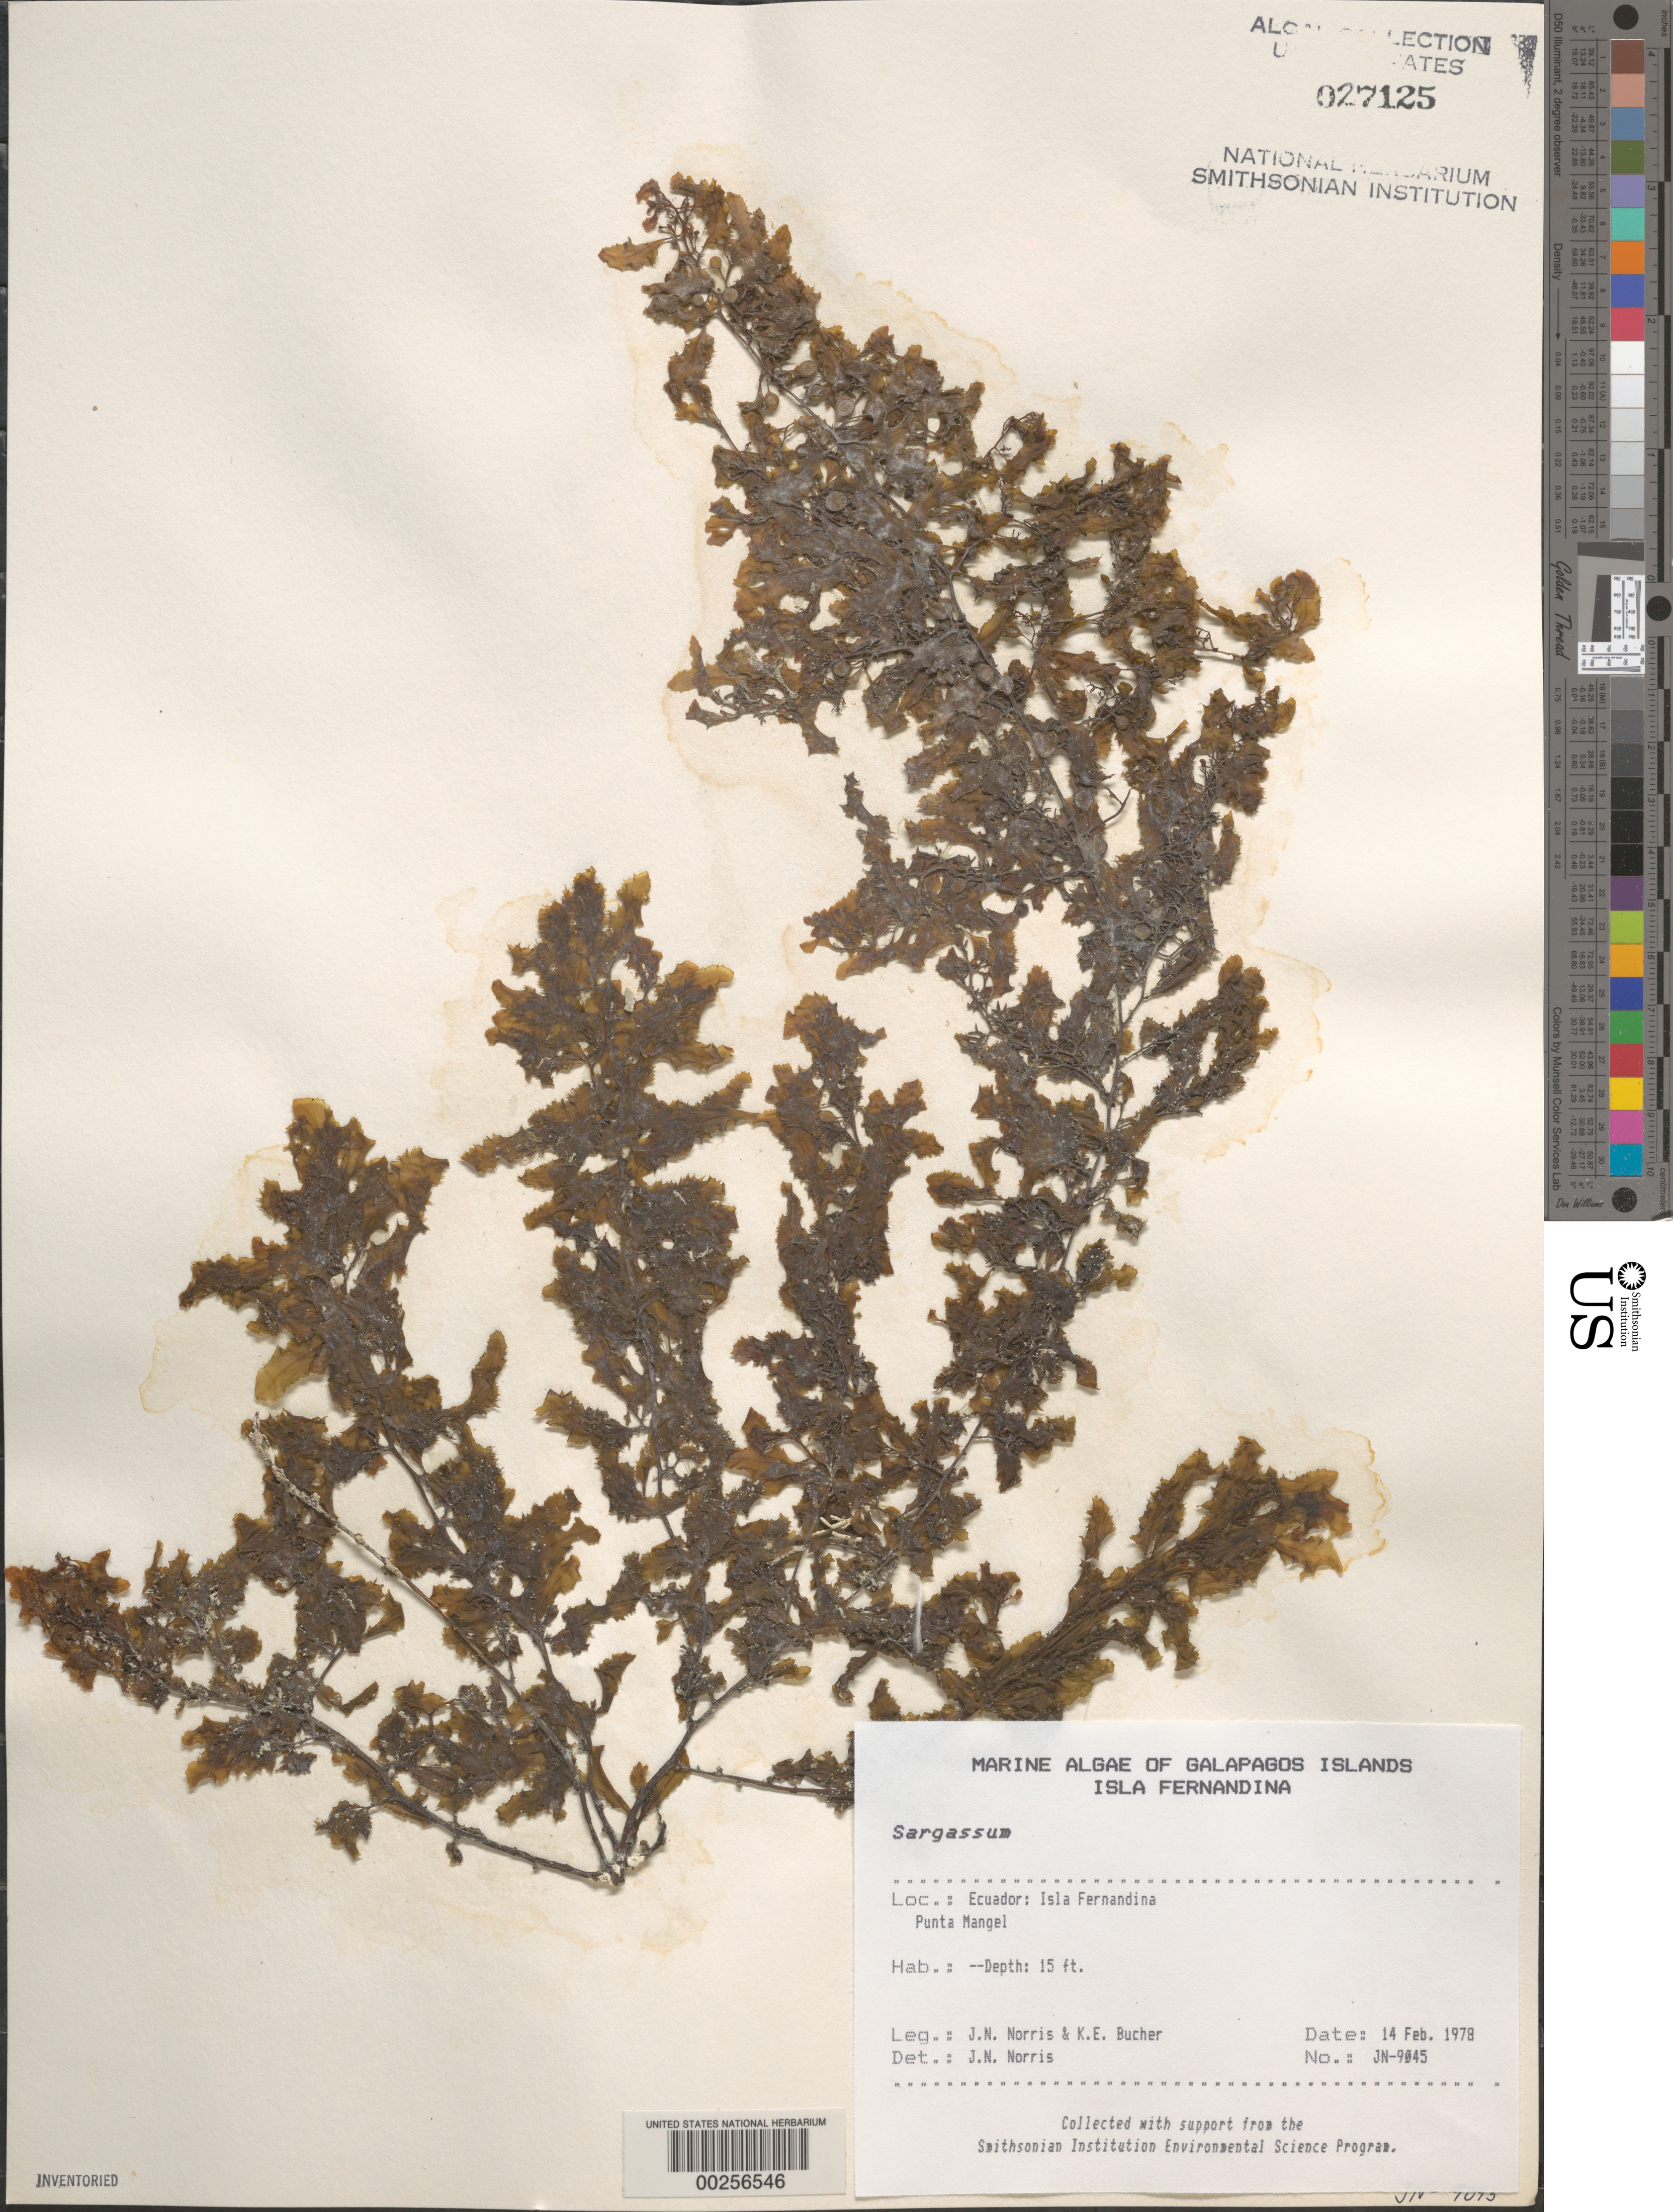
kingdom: Chromista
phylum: Ochrophyta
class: Phaeophyceae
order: Fucales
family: Sargassaceae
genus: Sargassum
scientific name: Sargassum sp.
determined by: Norris, James N.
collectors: J. N. Norris & K. E. Bucher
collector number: JN-9045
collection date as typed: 14 Feb 1978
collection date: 1978-02-14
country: Ecuador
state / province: Colón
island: Fernandina [Narborough]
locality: Punta Mangel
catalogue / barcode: US 27125